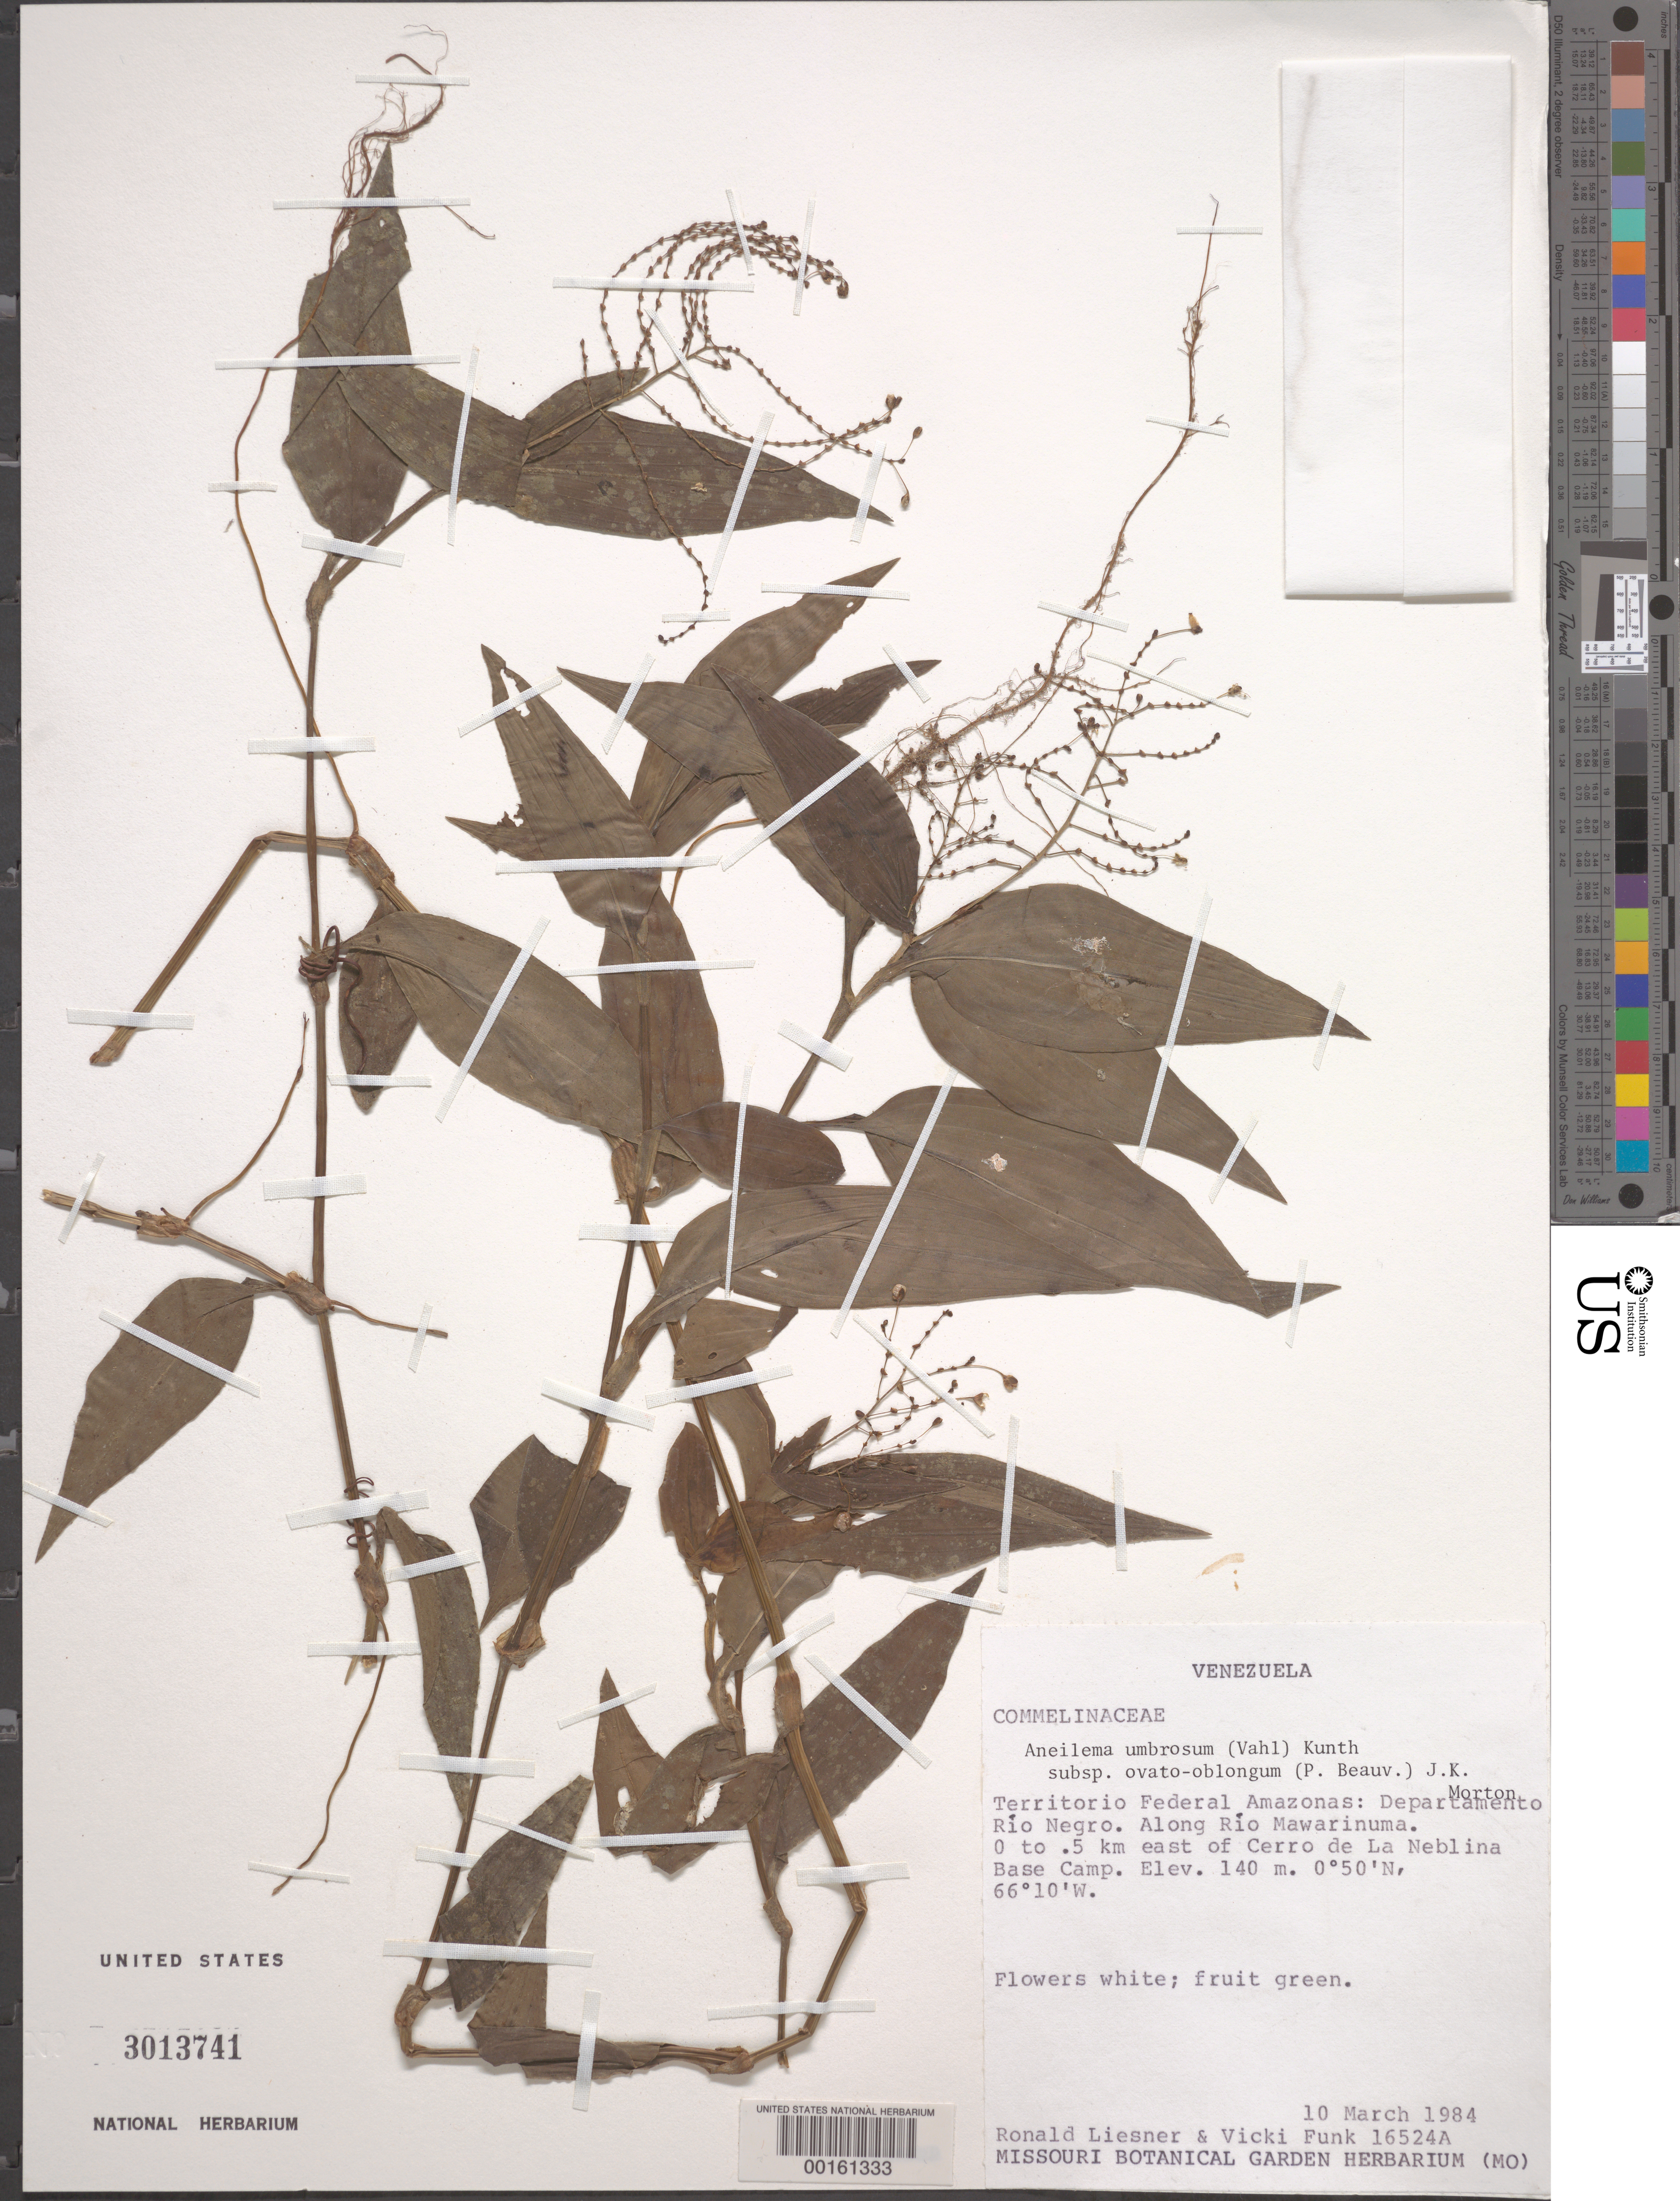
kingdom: Plantae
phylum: Tracheophyta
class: Liliopsida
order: Commelinales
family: Commelinaceae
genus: Aneilema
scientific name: Aneilema umbrosum subsp. ovato-oblongum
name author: (P. Beauv.) J.K. Morton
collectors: R. L. Liesner & V. Funk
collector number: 16524a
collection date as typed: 10 Mar 1984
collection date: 1984-03-10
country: Venezuela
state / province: Amazonas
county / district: Rio Negro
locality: Along rio mawarinuma, e of cerro de la neblina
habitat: Riverbank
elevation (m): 140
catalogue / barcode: US 3013741